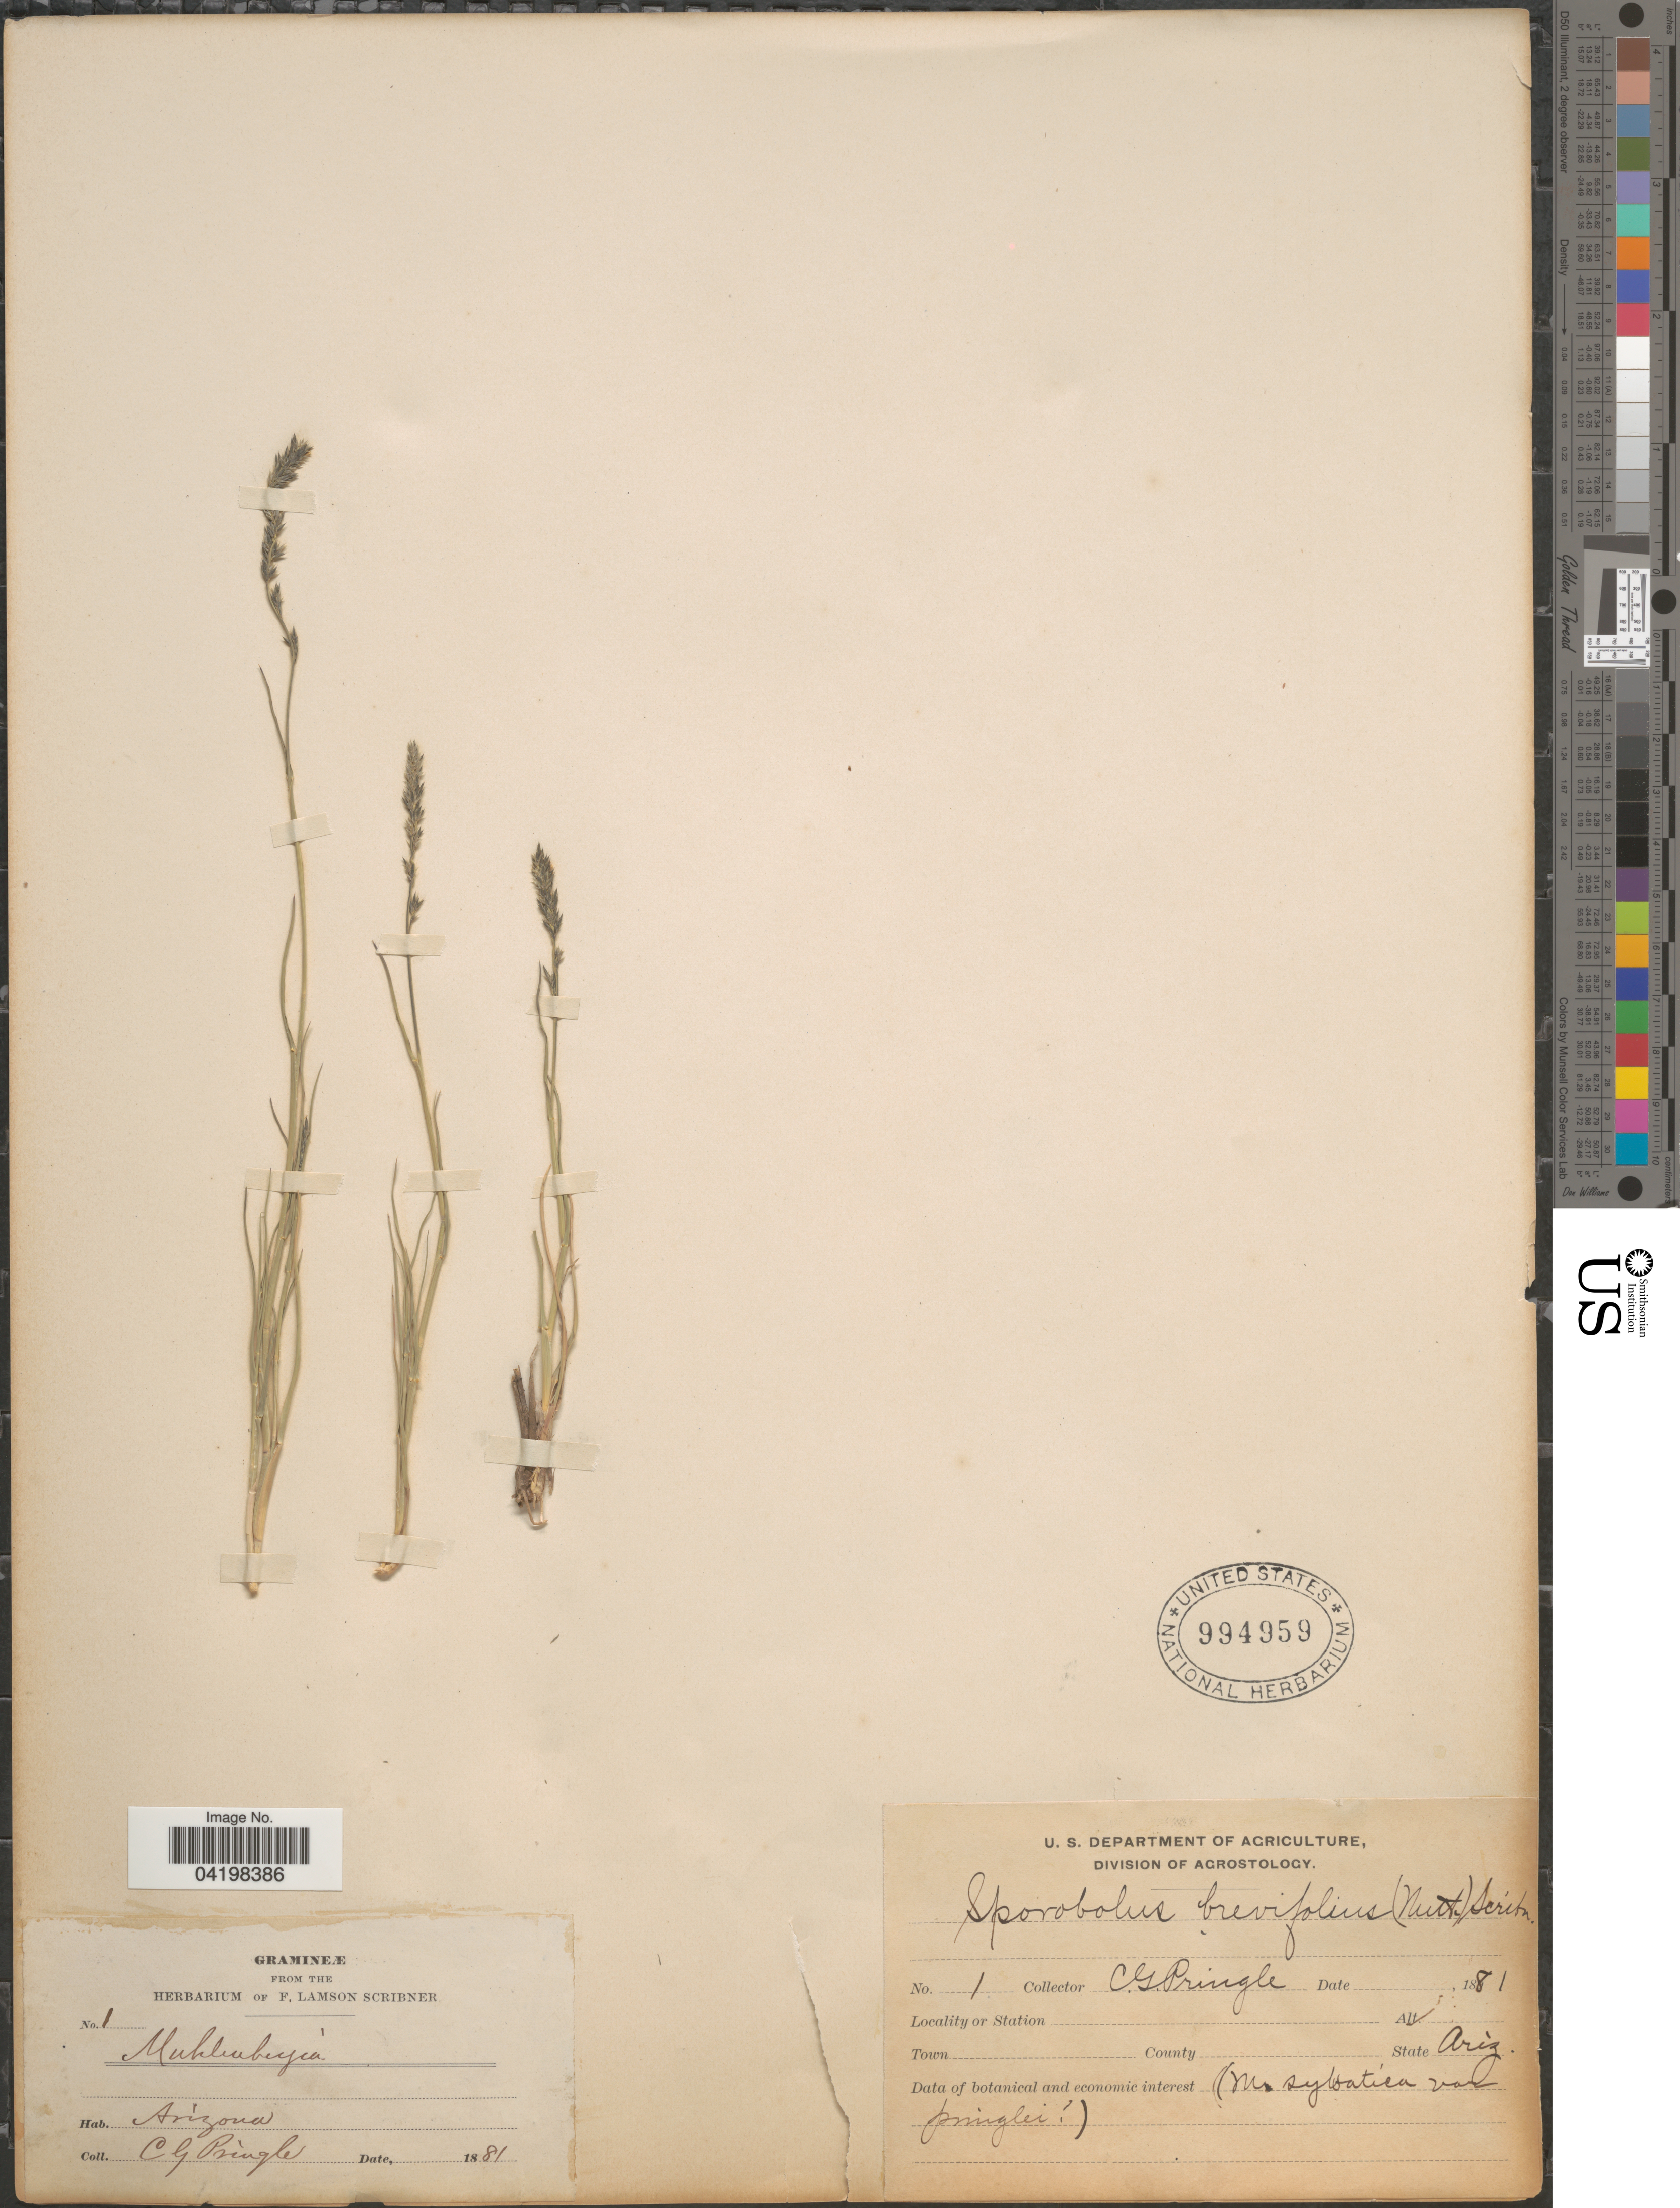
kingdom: Plantae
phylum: Tracheophyta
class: Liliopsida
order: Poales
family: Poaceae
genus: Muhlenbergia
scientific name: Muhlenbergia wrightii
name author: Vasey ex J.M. Coult.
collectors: C. G. Pringle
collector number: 1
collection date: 1881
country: United States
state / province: Arizona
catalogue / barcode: US 994959